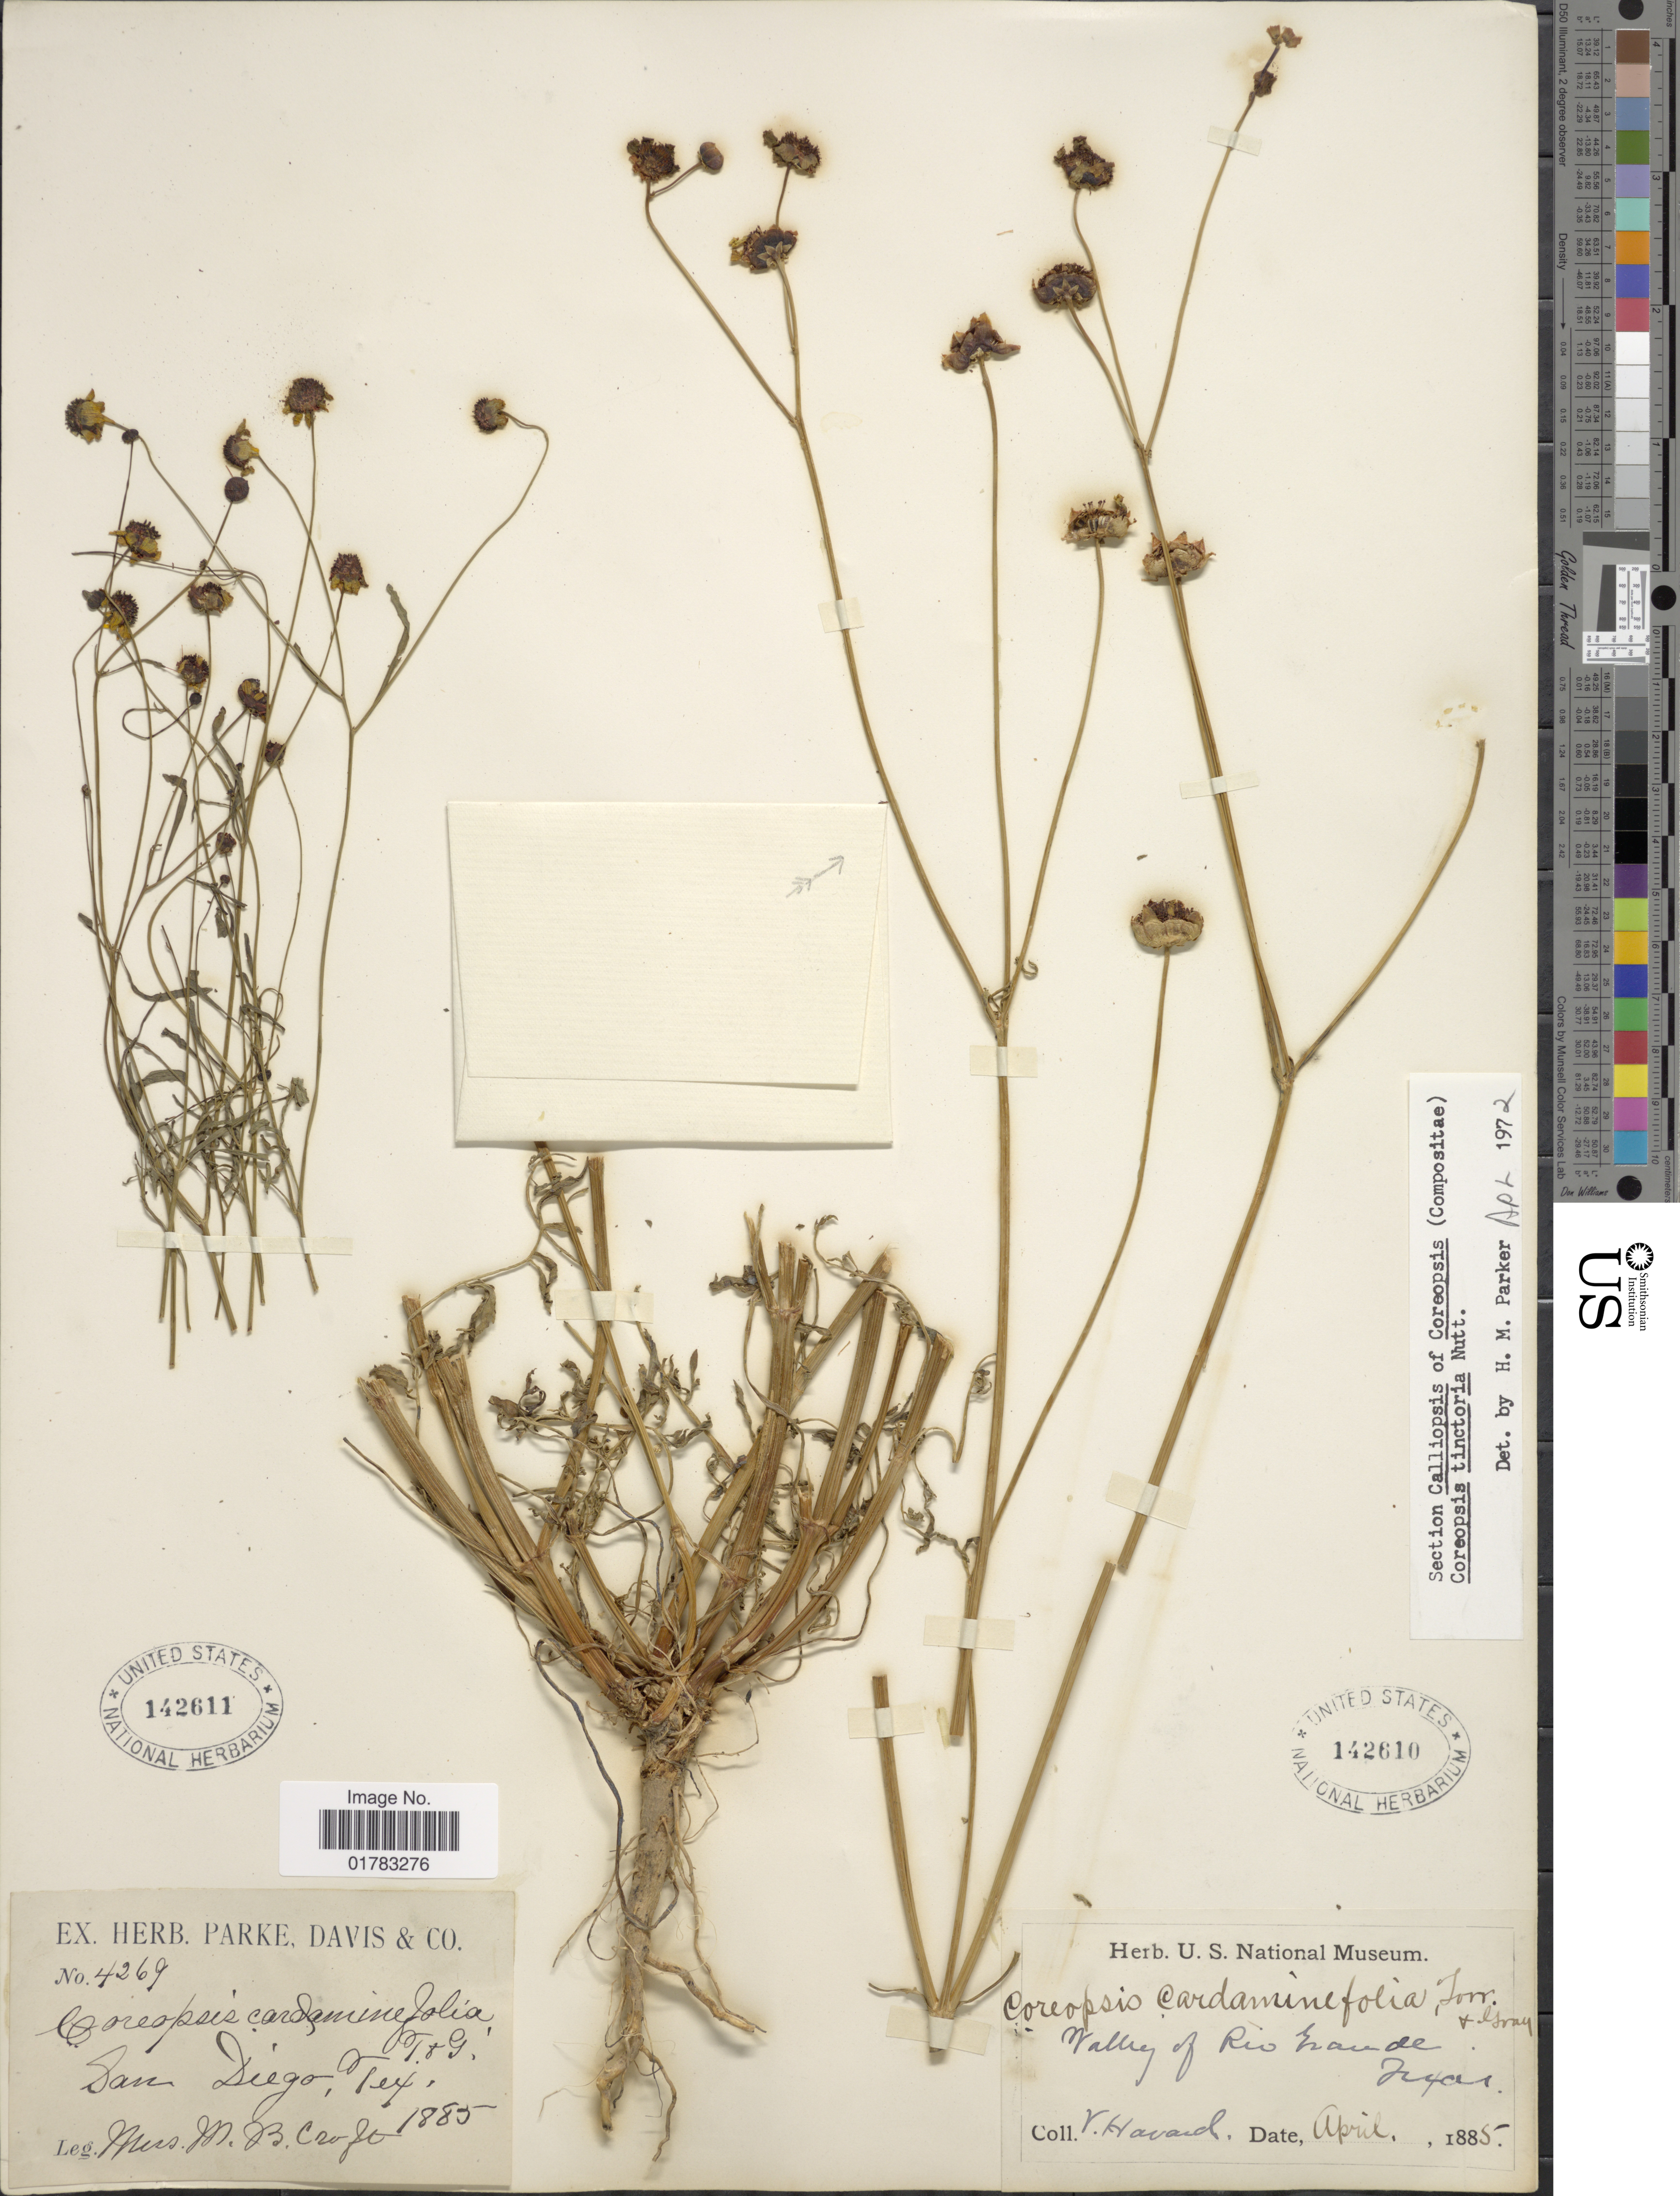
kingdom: Plantae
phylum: Tracheophyta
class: Magnoliopsida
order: Asterales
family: Asteraceae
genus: Coreopsis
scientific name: Coreopsis tinctoria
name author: Nutt.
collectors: V. Havard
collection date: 1885-04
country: United States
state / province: Texas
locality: Valley iof Rio Grande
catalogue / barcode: US 142610